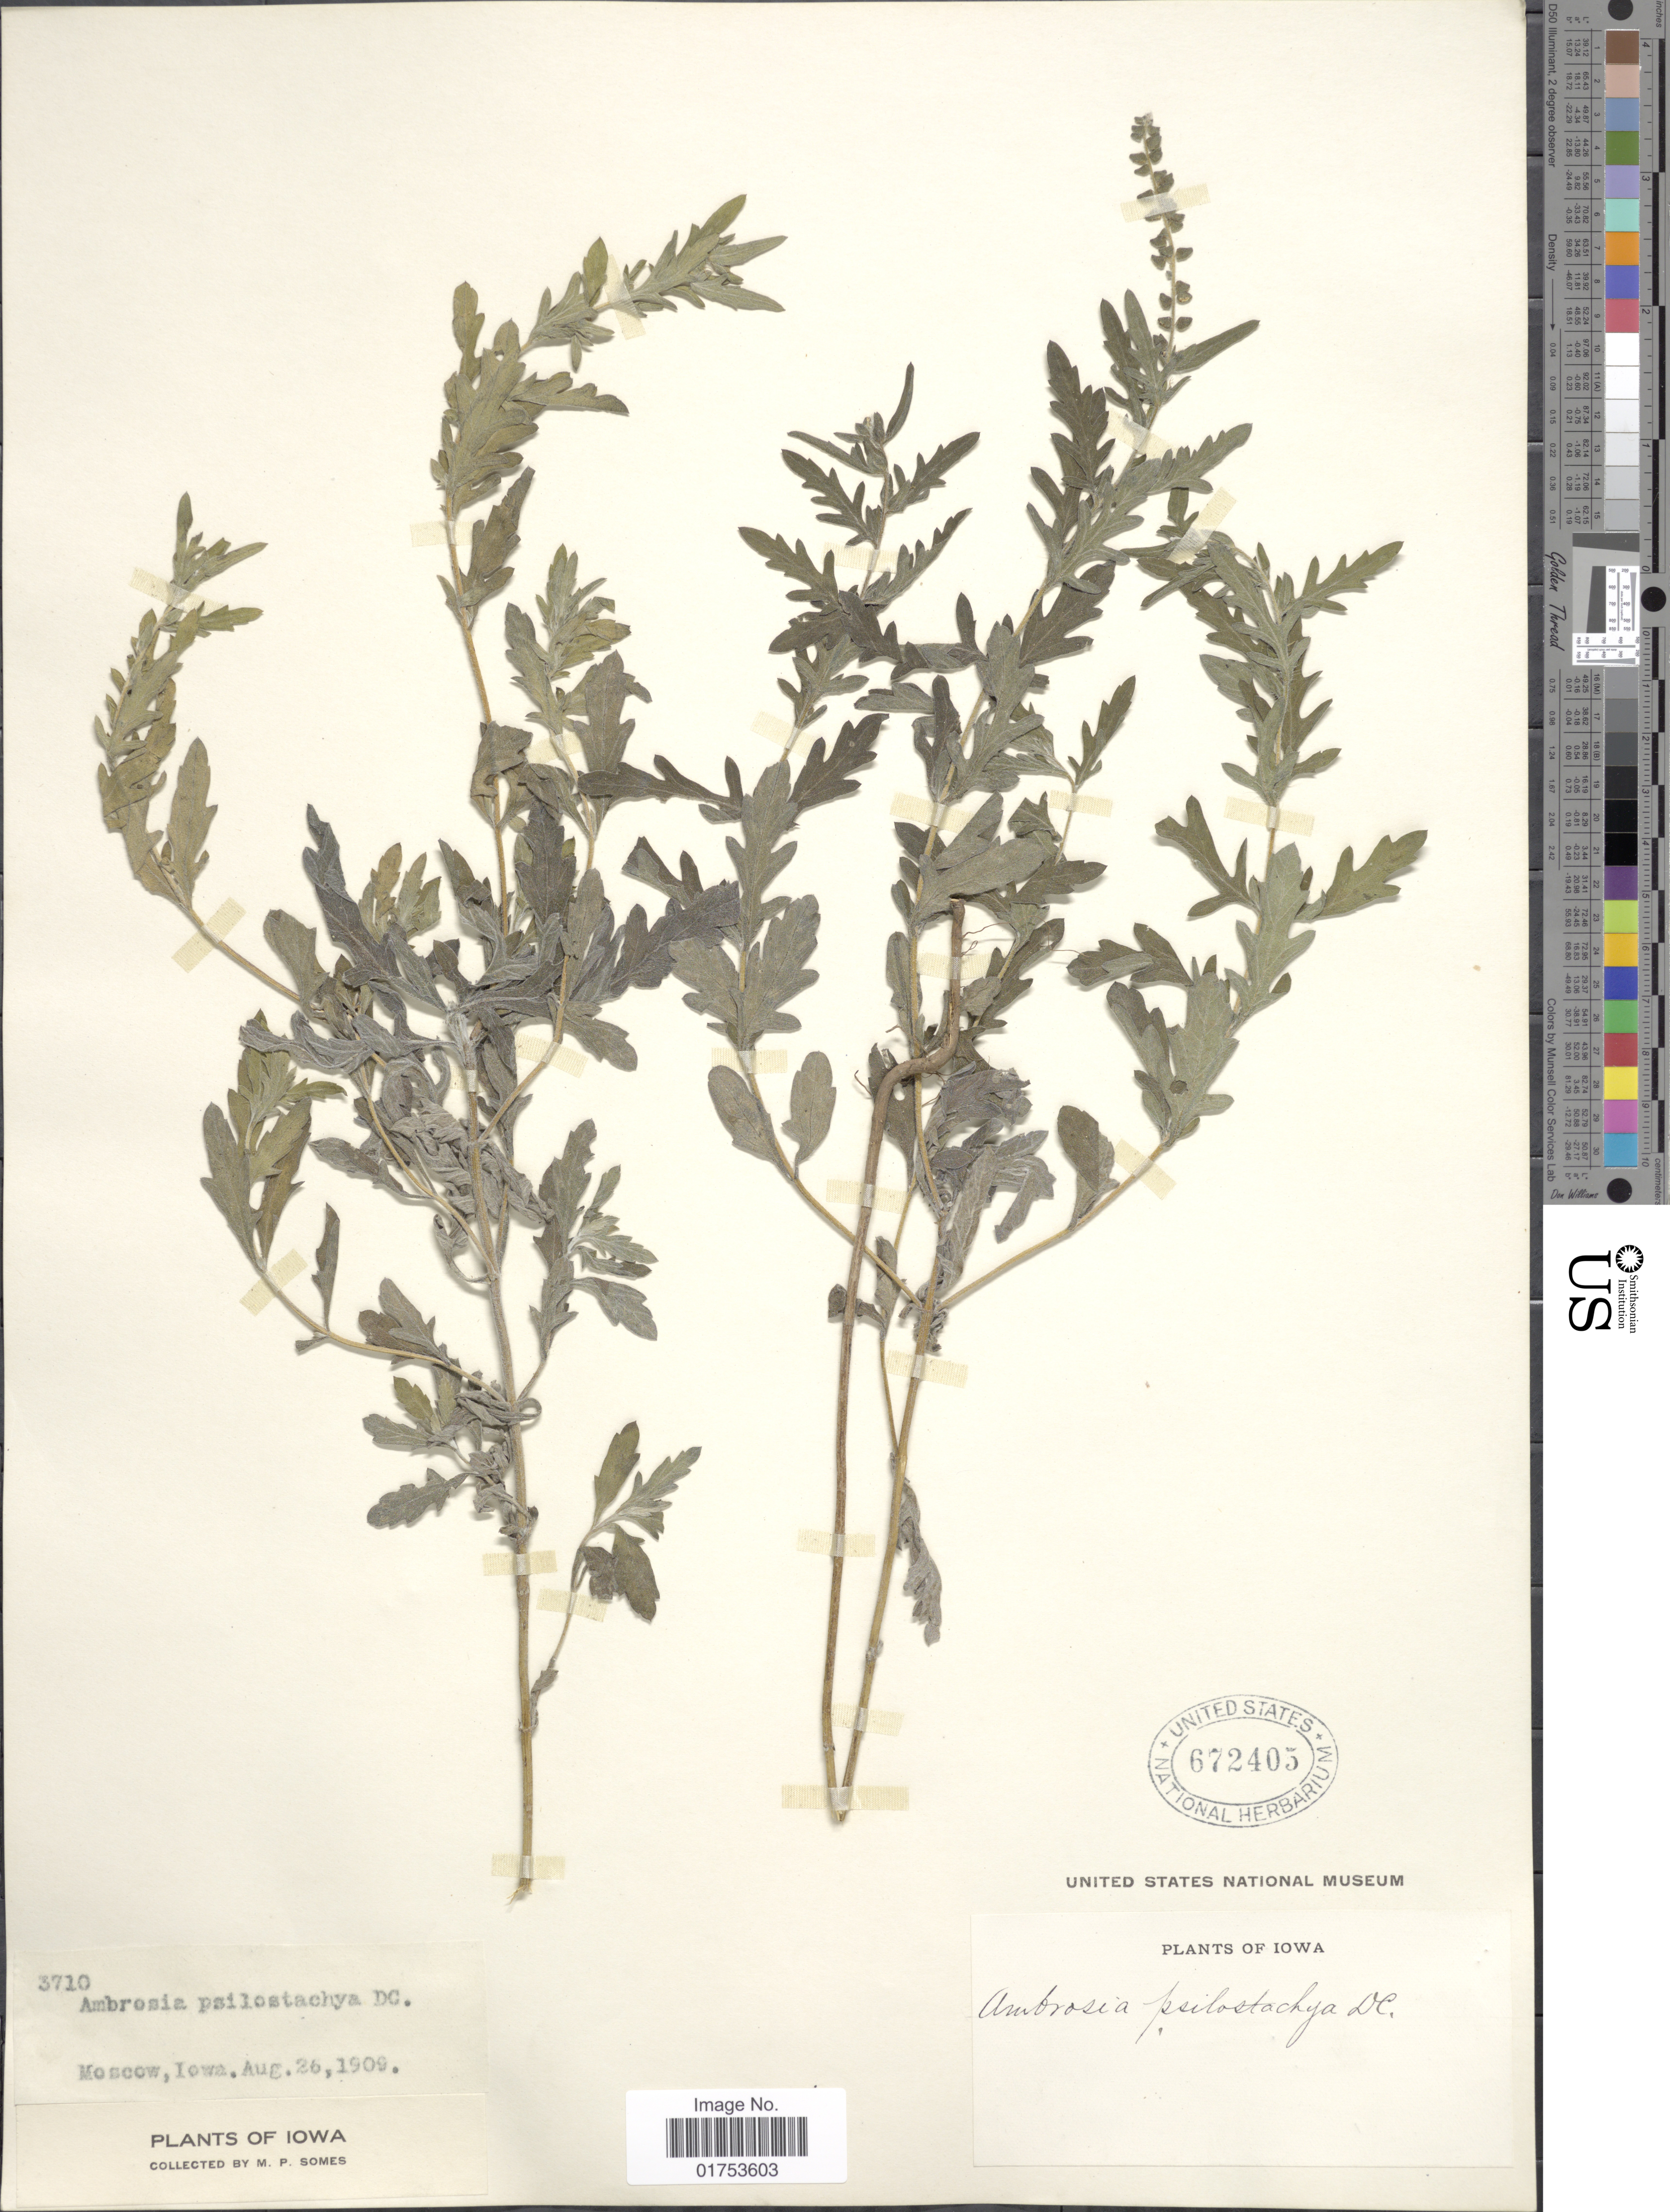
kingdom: Plantae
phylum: Tracheophyta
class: Magnoliopsida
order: Asterales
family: Asteraceae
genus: Ambrosia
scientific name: Ambrosia psilostachya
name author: DC.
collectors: M. Somes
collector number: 3710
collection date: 1909-08-26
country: United States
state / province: Iowa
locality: Moscow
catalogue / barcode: US 672405